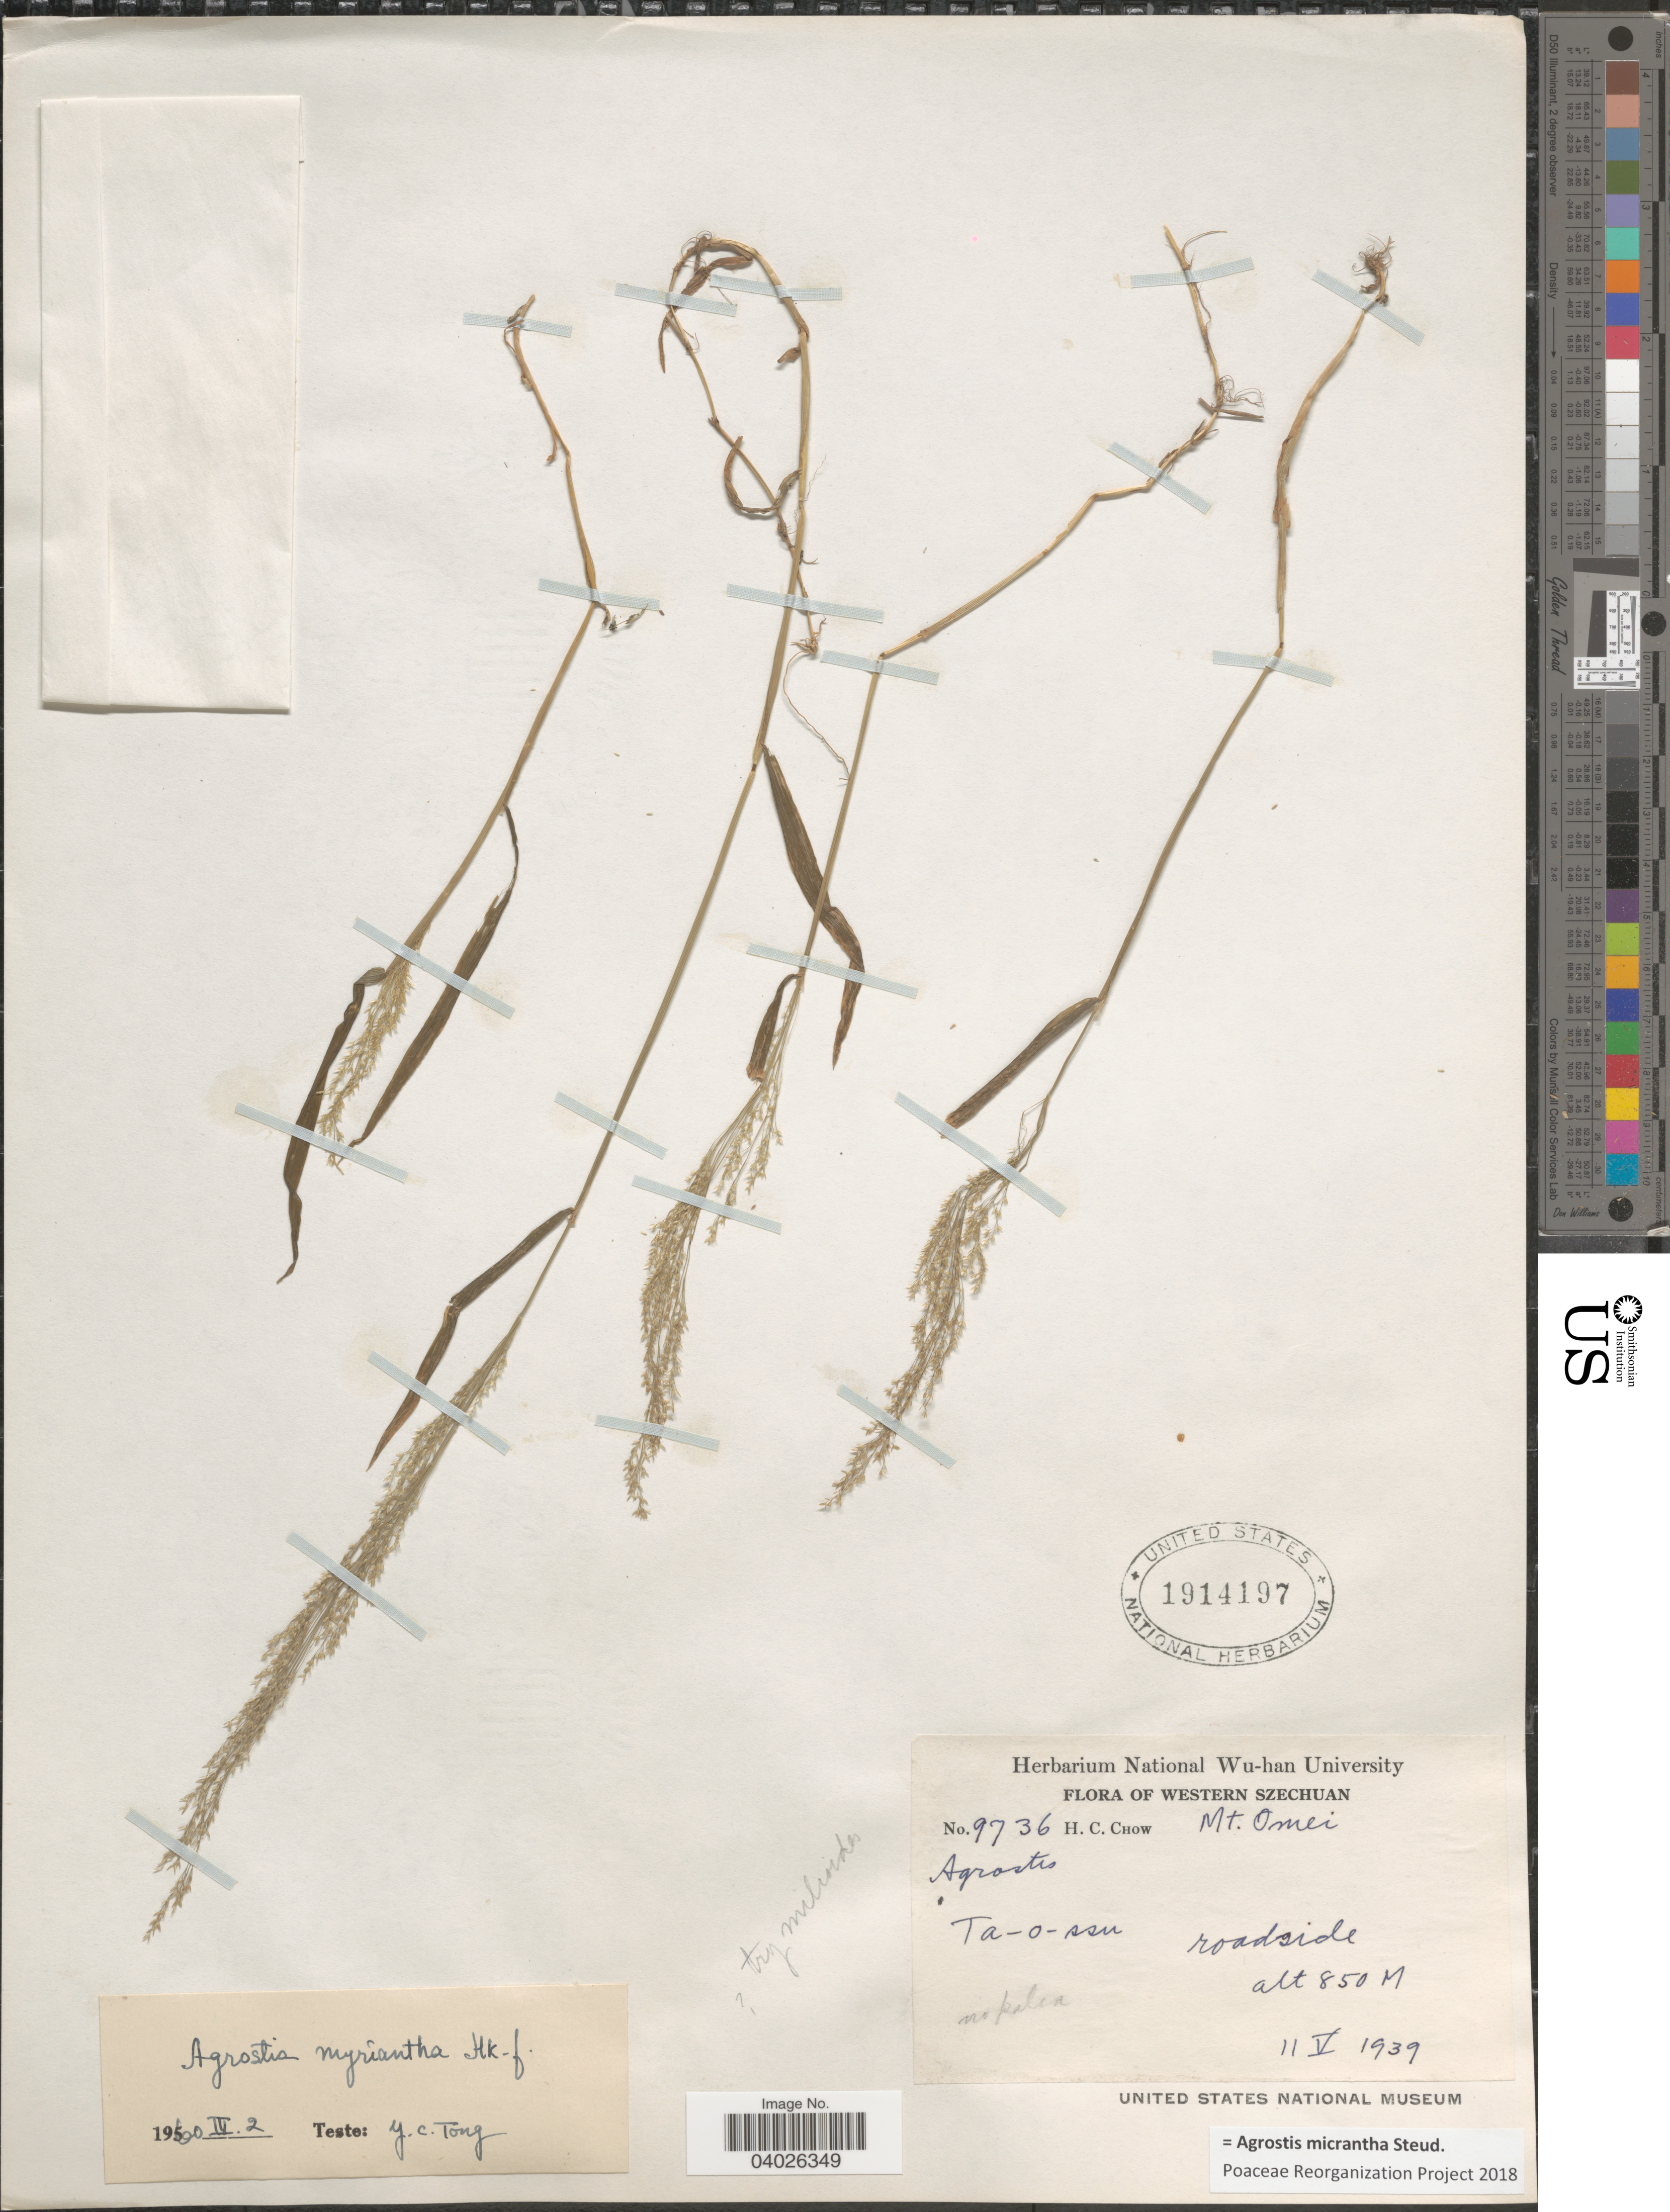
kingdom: Plantae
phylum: Tracheophyta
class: Liliopsida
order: Poales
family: Poaceae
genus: Agrostis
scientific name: Agrostis micrantha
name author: Steud.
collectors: H. Chow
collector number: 9736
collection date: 1939-05-11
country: China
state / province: Sichuan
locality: Western Szechuan. Mt. Omei. Ta-o-ssu.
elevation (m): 850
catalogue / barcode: US 1914197